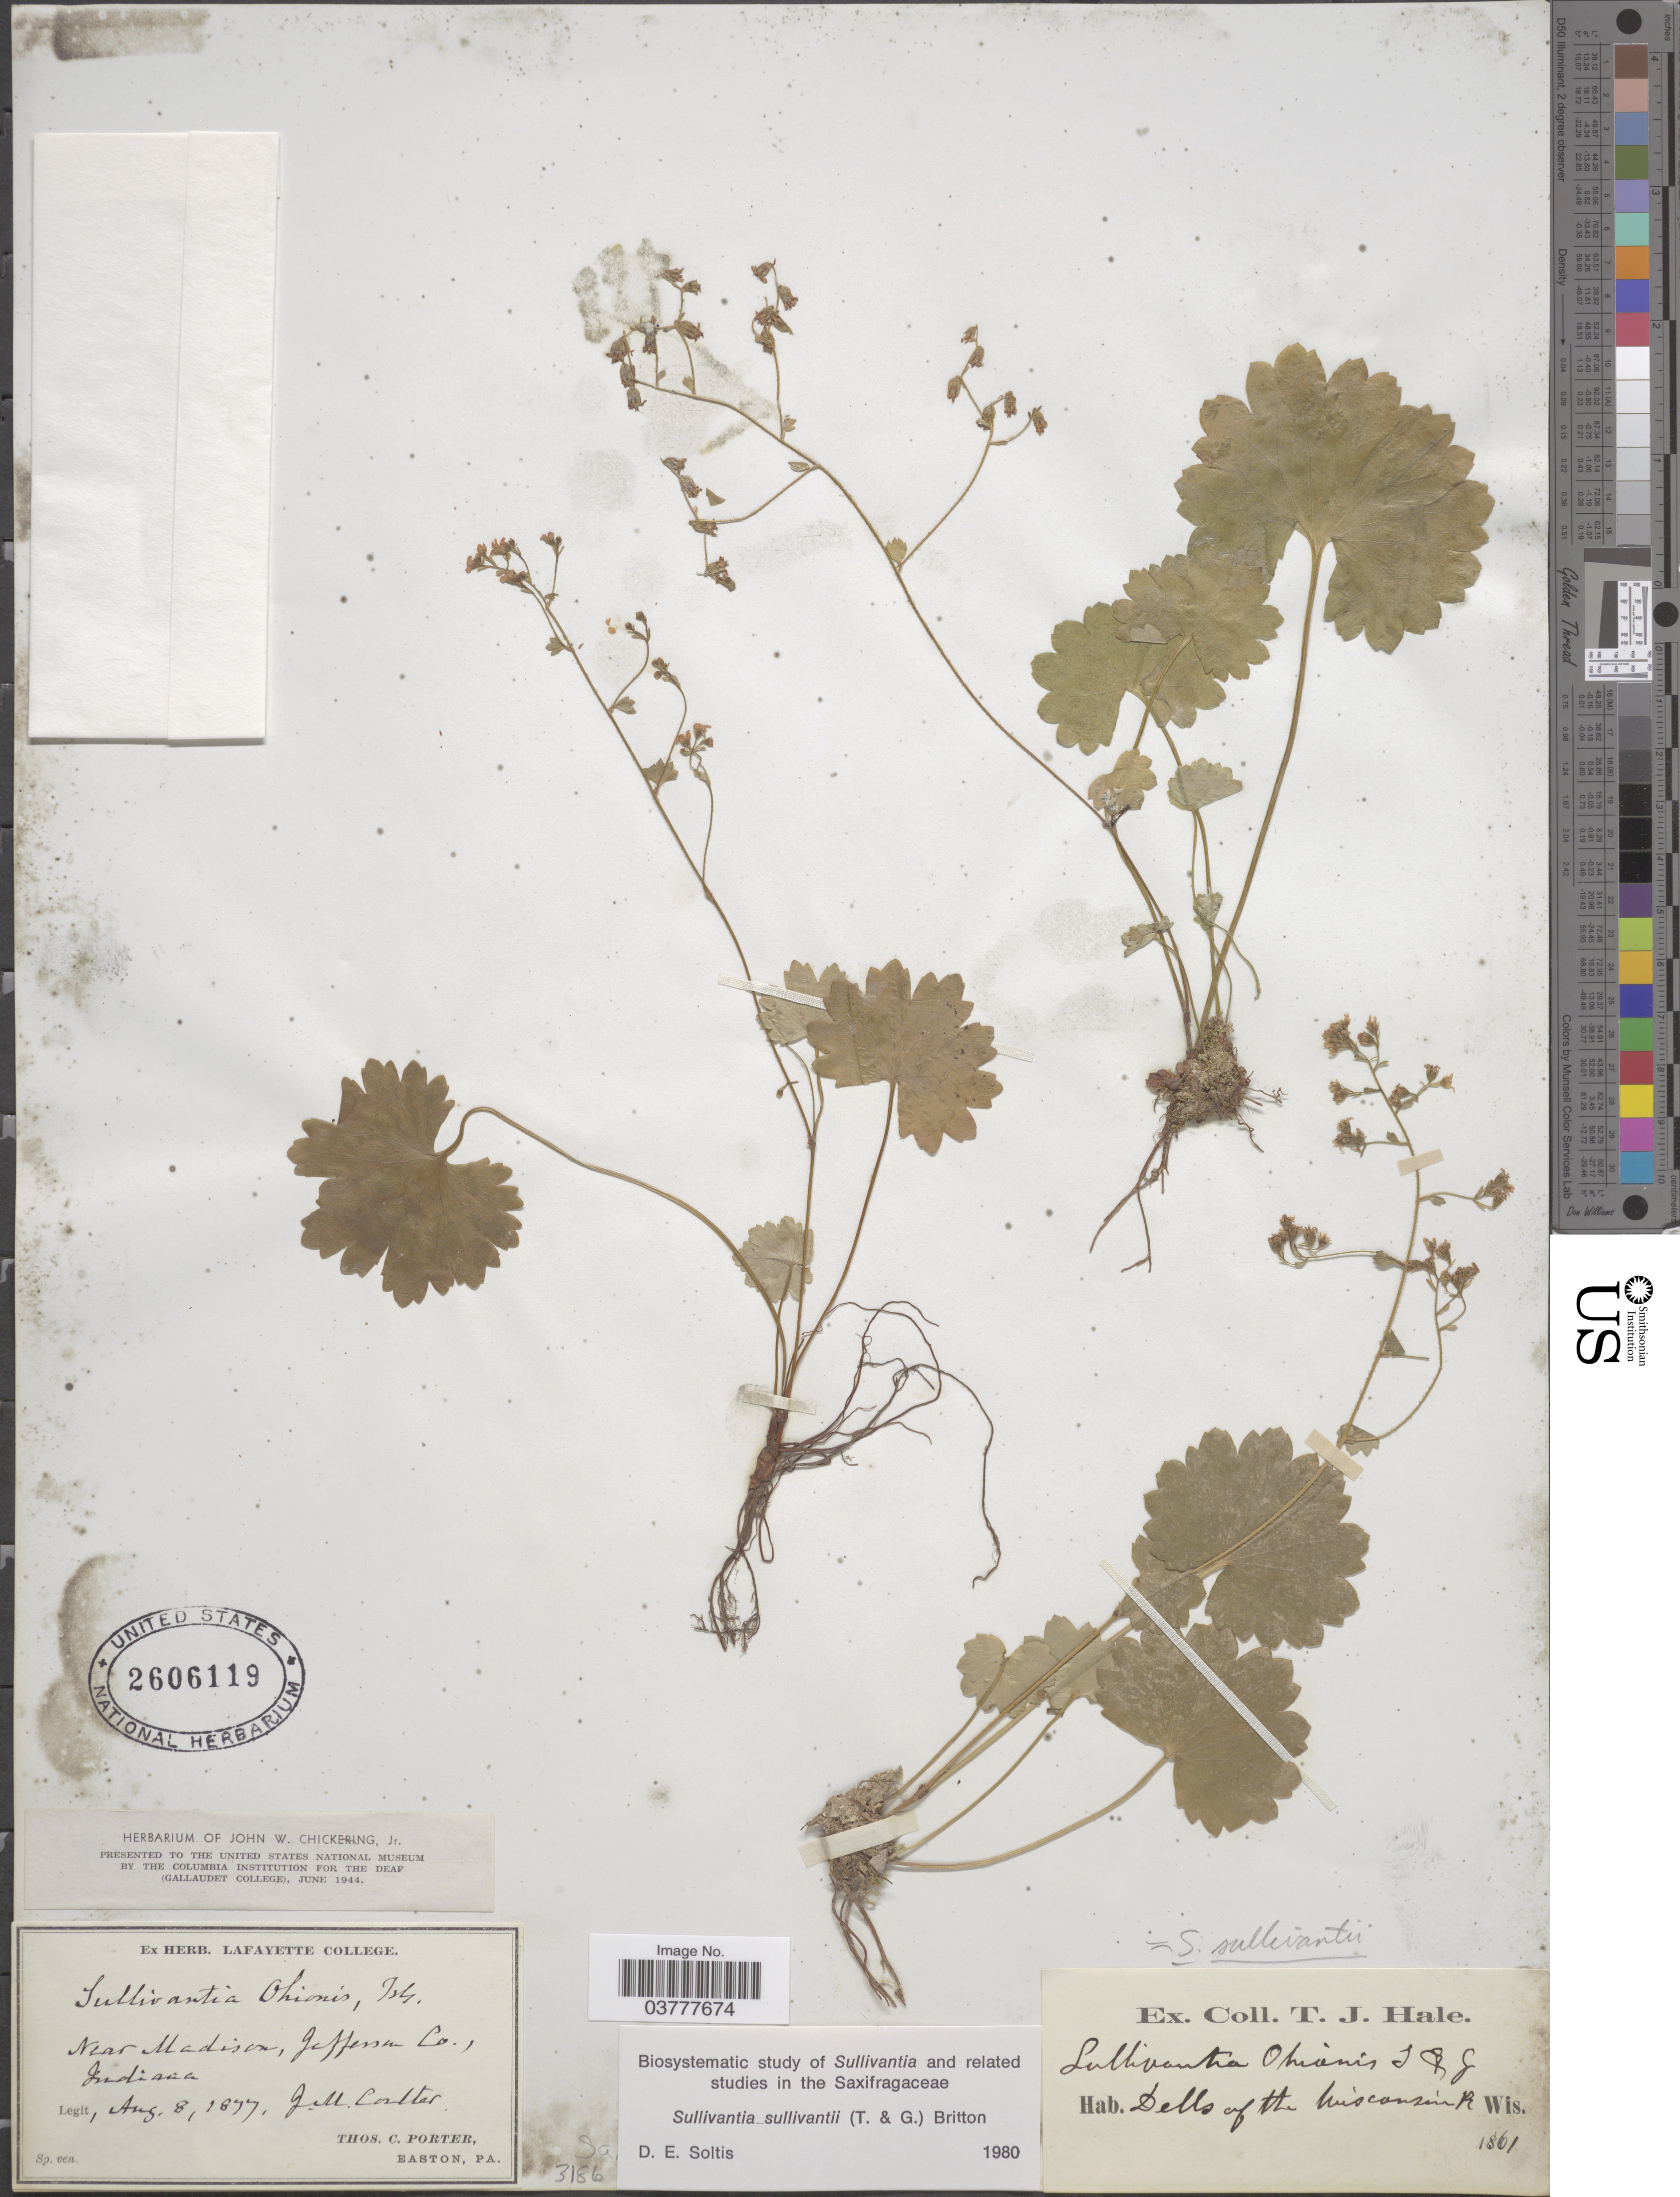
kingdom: Plantae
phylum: Tracheophyta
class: Magnoliopsida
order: Saxifragales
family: Saxifragaceae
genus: Sullivantia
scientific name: Sullivantia sullivantii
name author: (Torr. & A. Gray) Britton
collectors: J. M. Coulter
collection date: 1877-08-08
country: United States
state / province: Indiana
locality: Near Madison, Jefferson Co.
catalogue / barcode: US 2606119